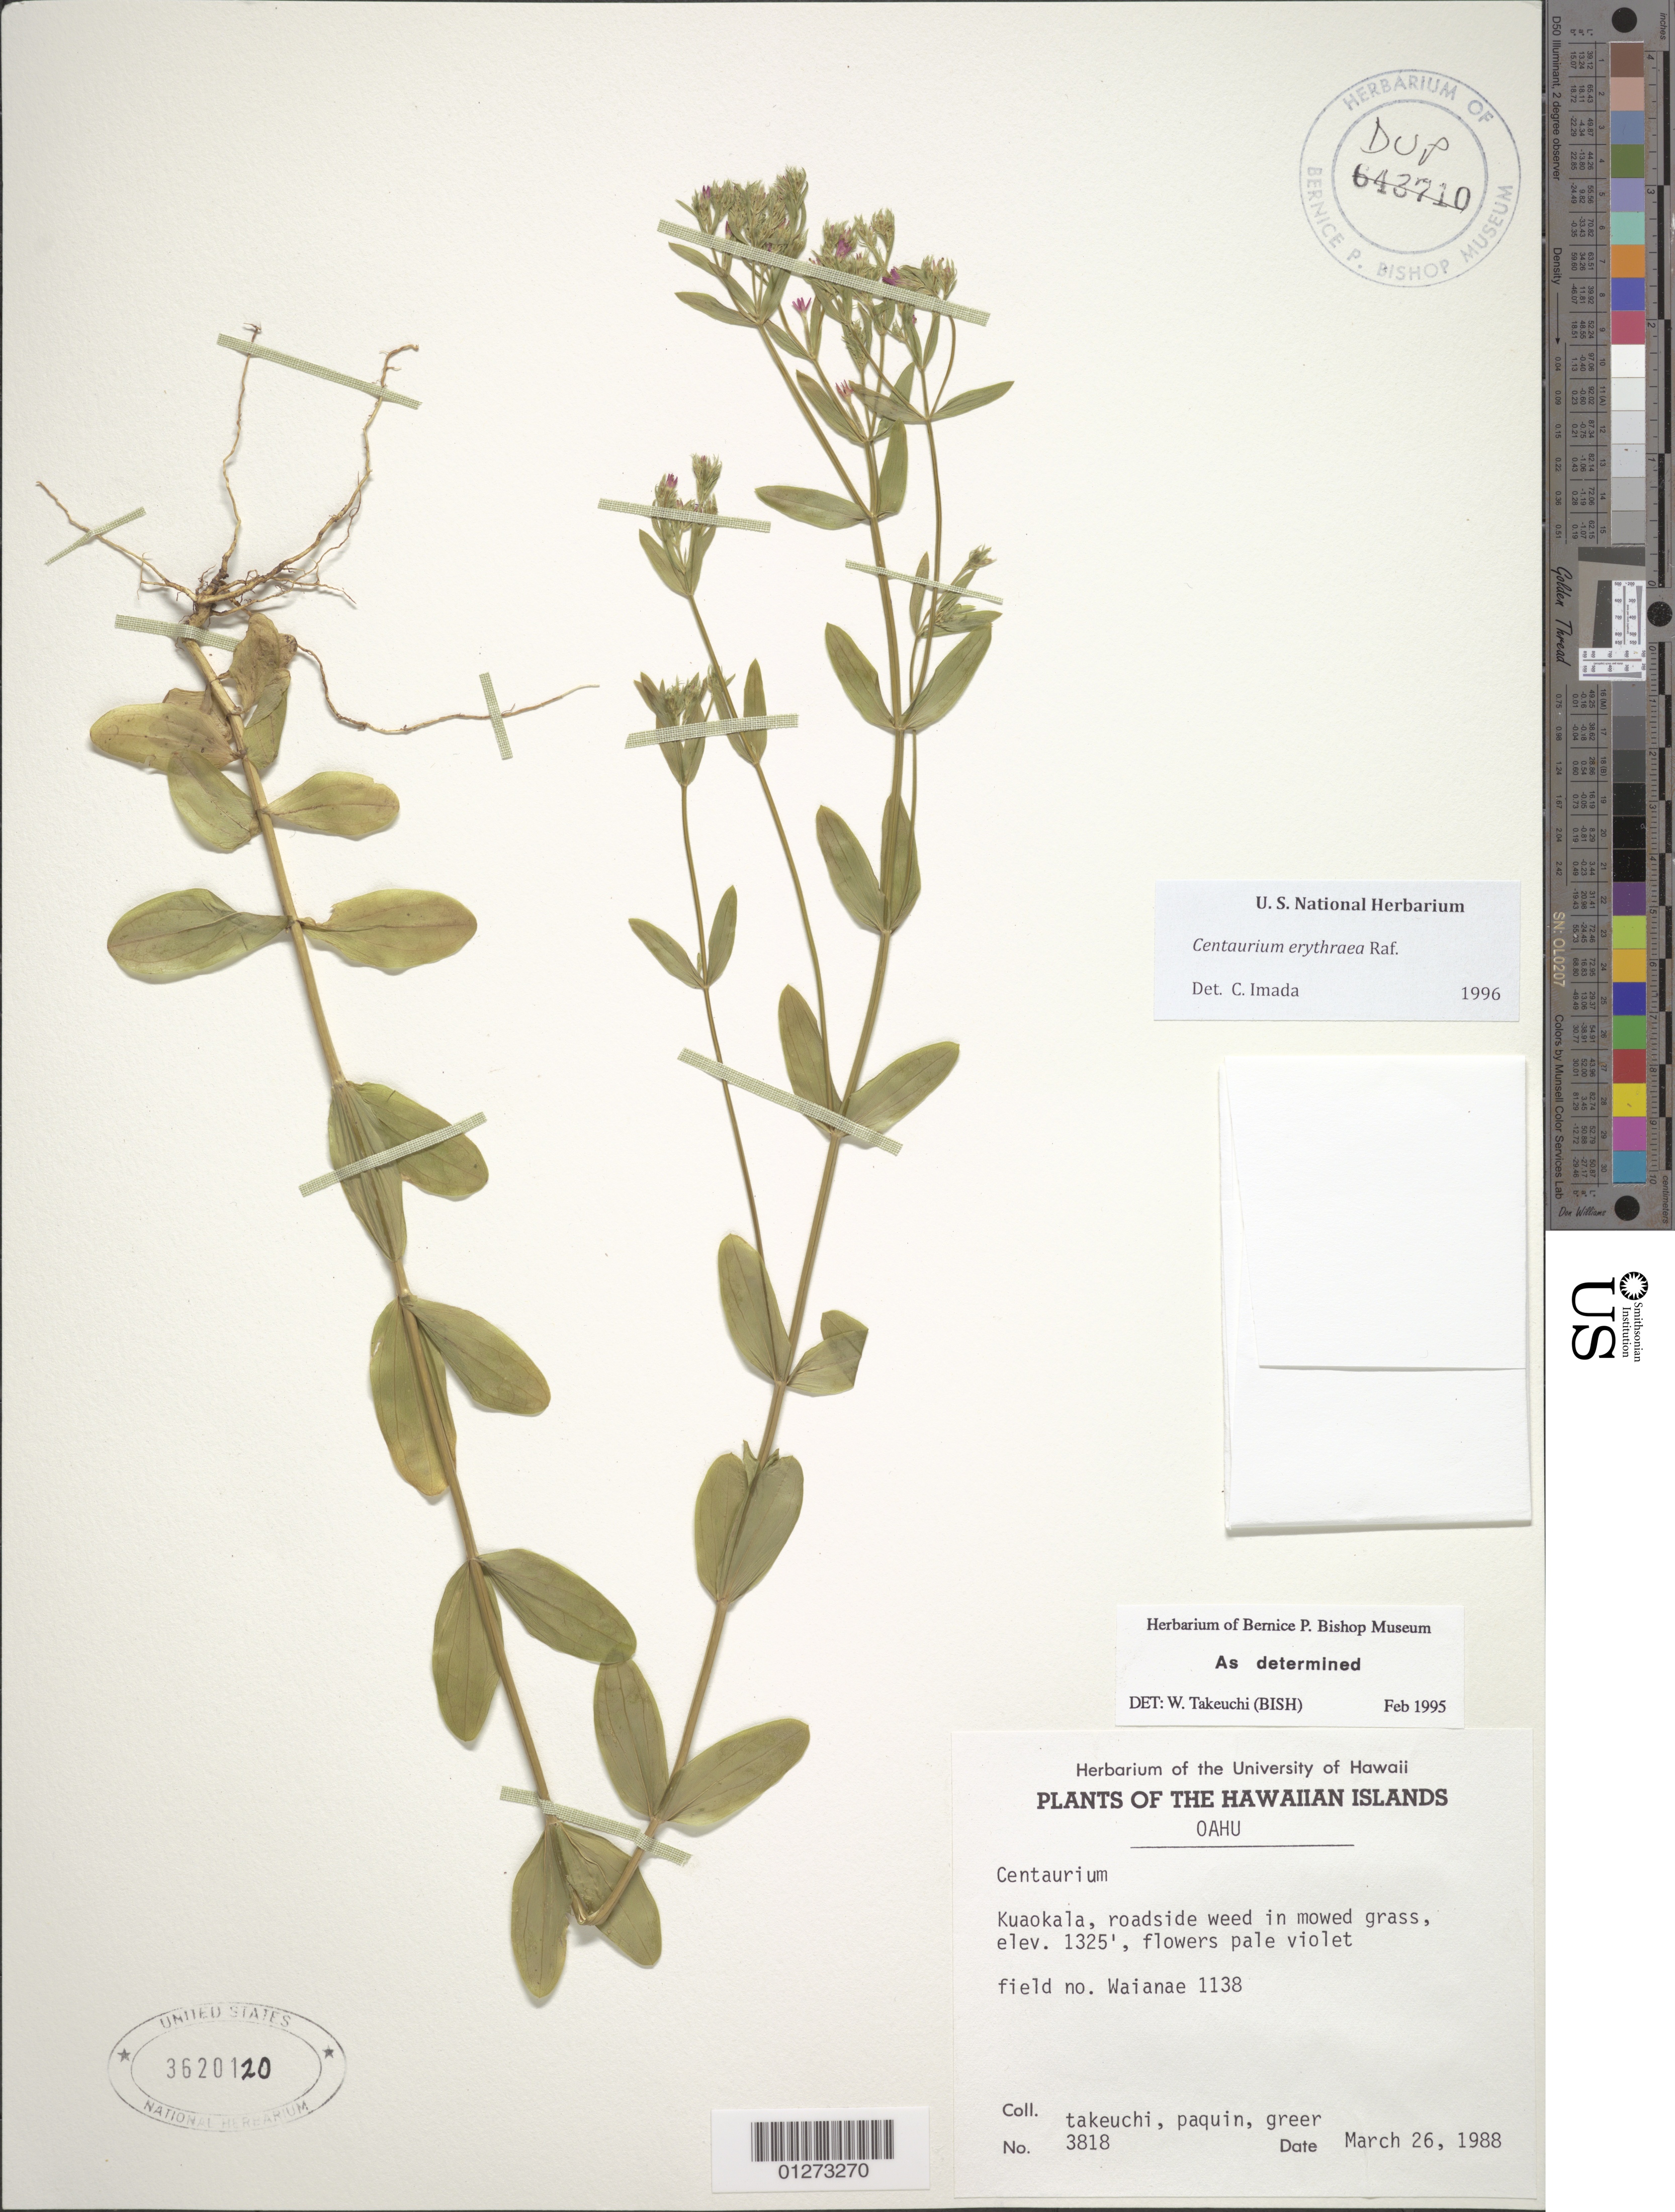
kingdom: Plantae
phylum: Tracheophyta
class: Magnoliopsida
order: Gentianales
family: Gentianaceae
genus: Centaurium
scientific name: Centaurium erythraea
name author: Rafn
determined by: Imada, C. T.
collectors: W. N. Takeuchi, Paquin & -. Greer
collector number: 3818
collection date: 1988-03-26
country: United States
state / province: Hawaii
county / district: Honolulu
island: Oahu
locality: Kuaokala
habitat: Mowed grass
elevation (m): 404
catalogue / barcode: US 3620120